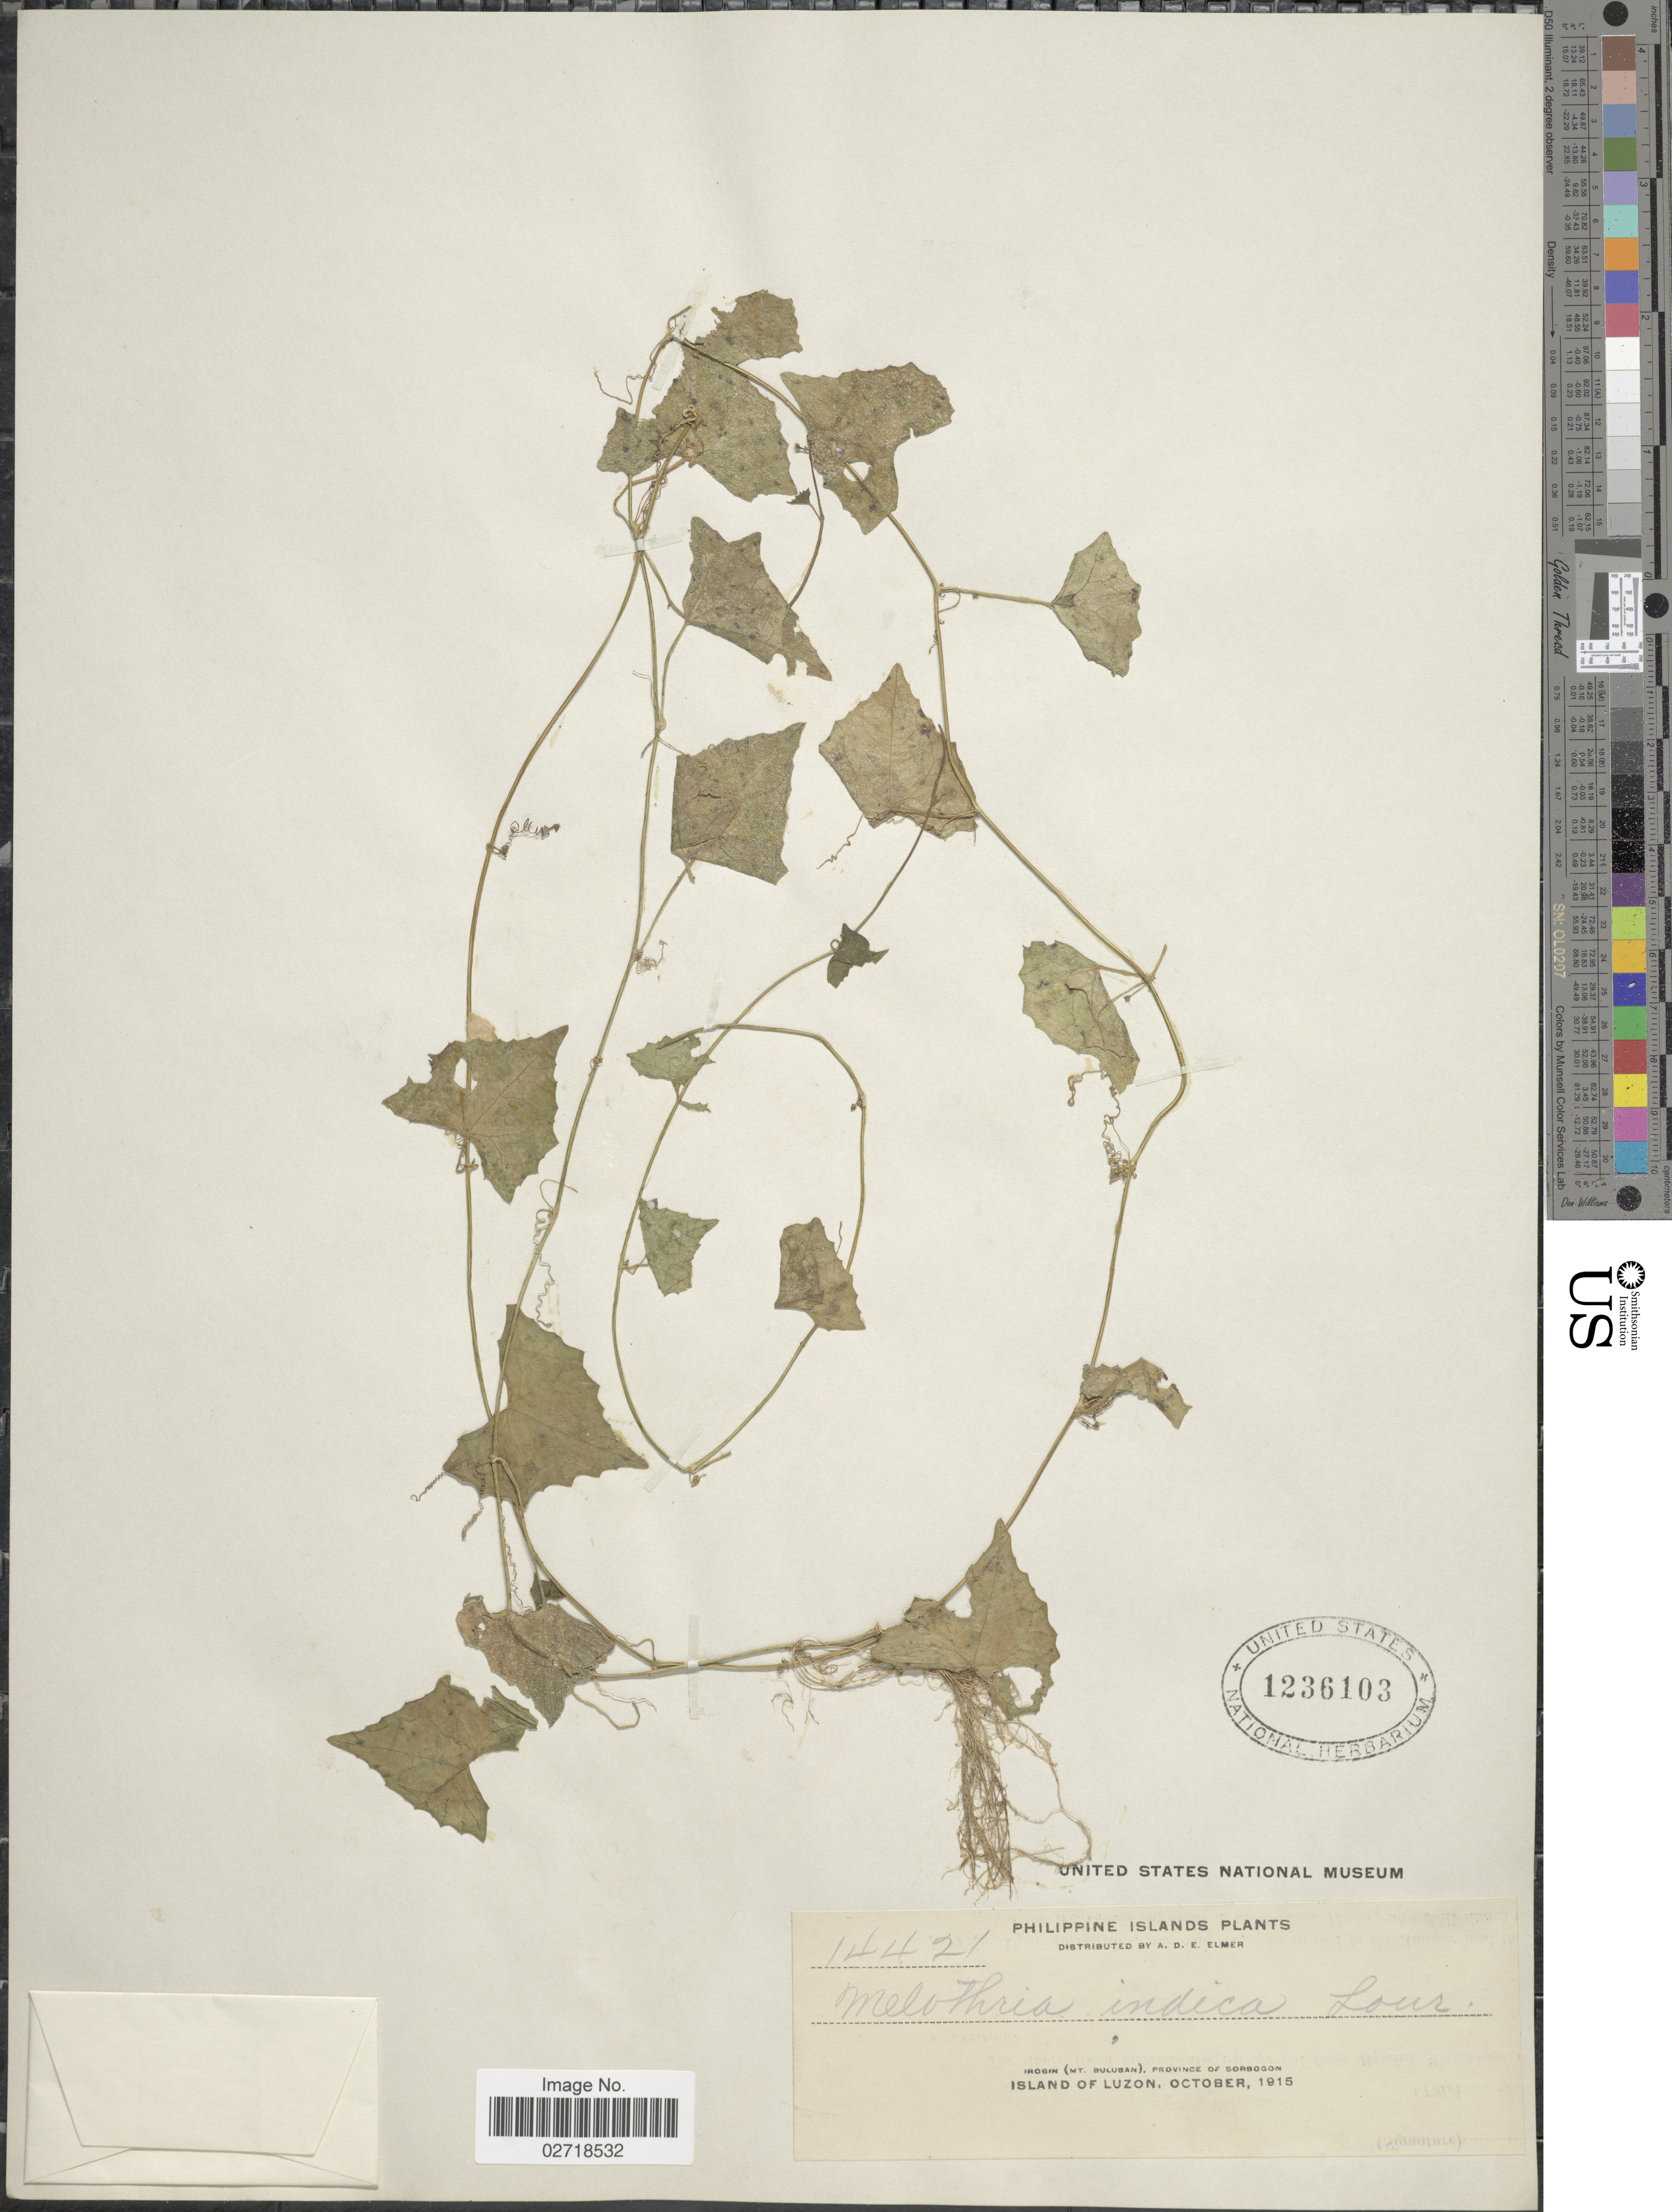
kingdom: Plantae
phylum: Tracheophyta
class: Magnoliopsida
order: Cucurbitales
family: Cucurbitaceae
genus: Zehneria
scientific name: Zehneria sp.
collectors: A. D. E. Elmer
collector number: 14421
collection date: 1915-10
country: Philippines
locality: Irosin (Mt. Bulusan) Province of Sorsogon, Island of Luzon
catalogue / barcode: US 1236103